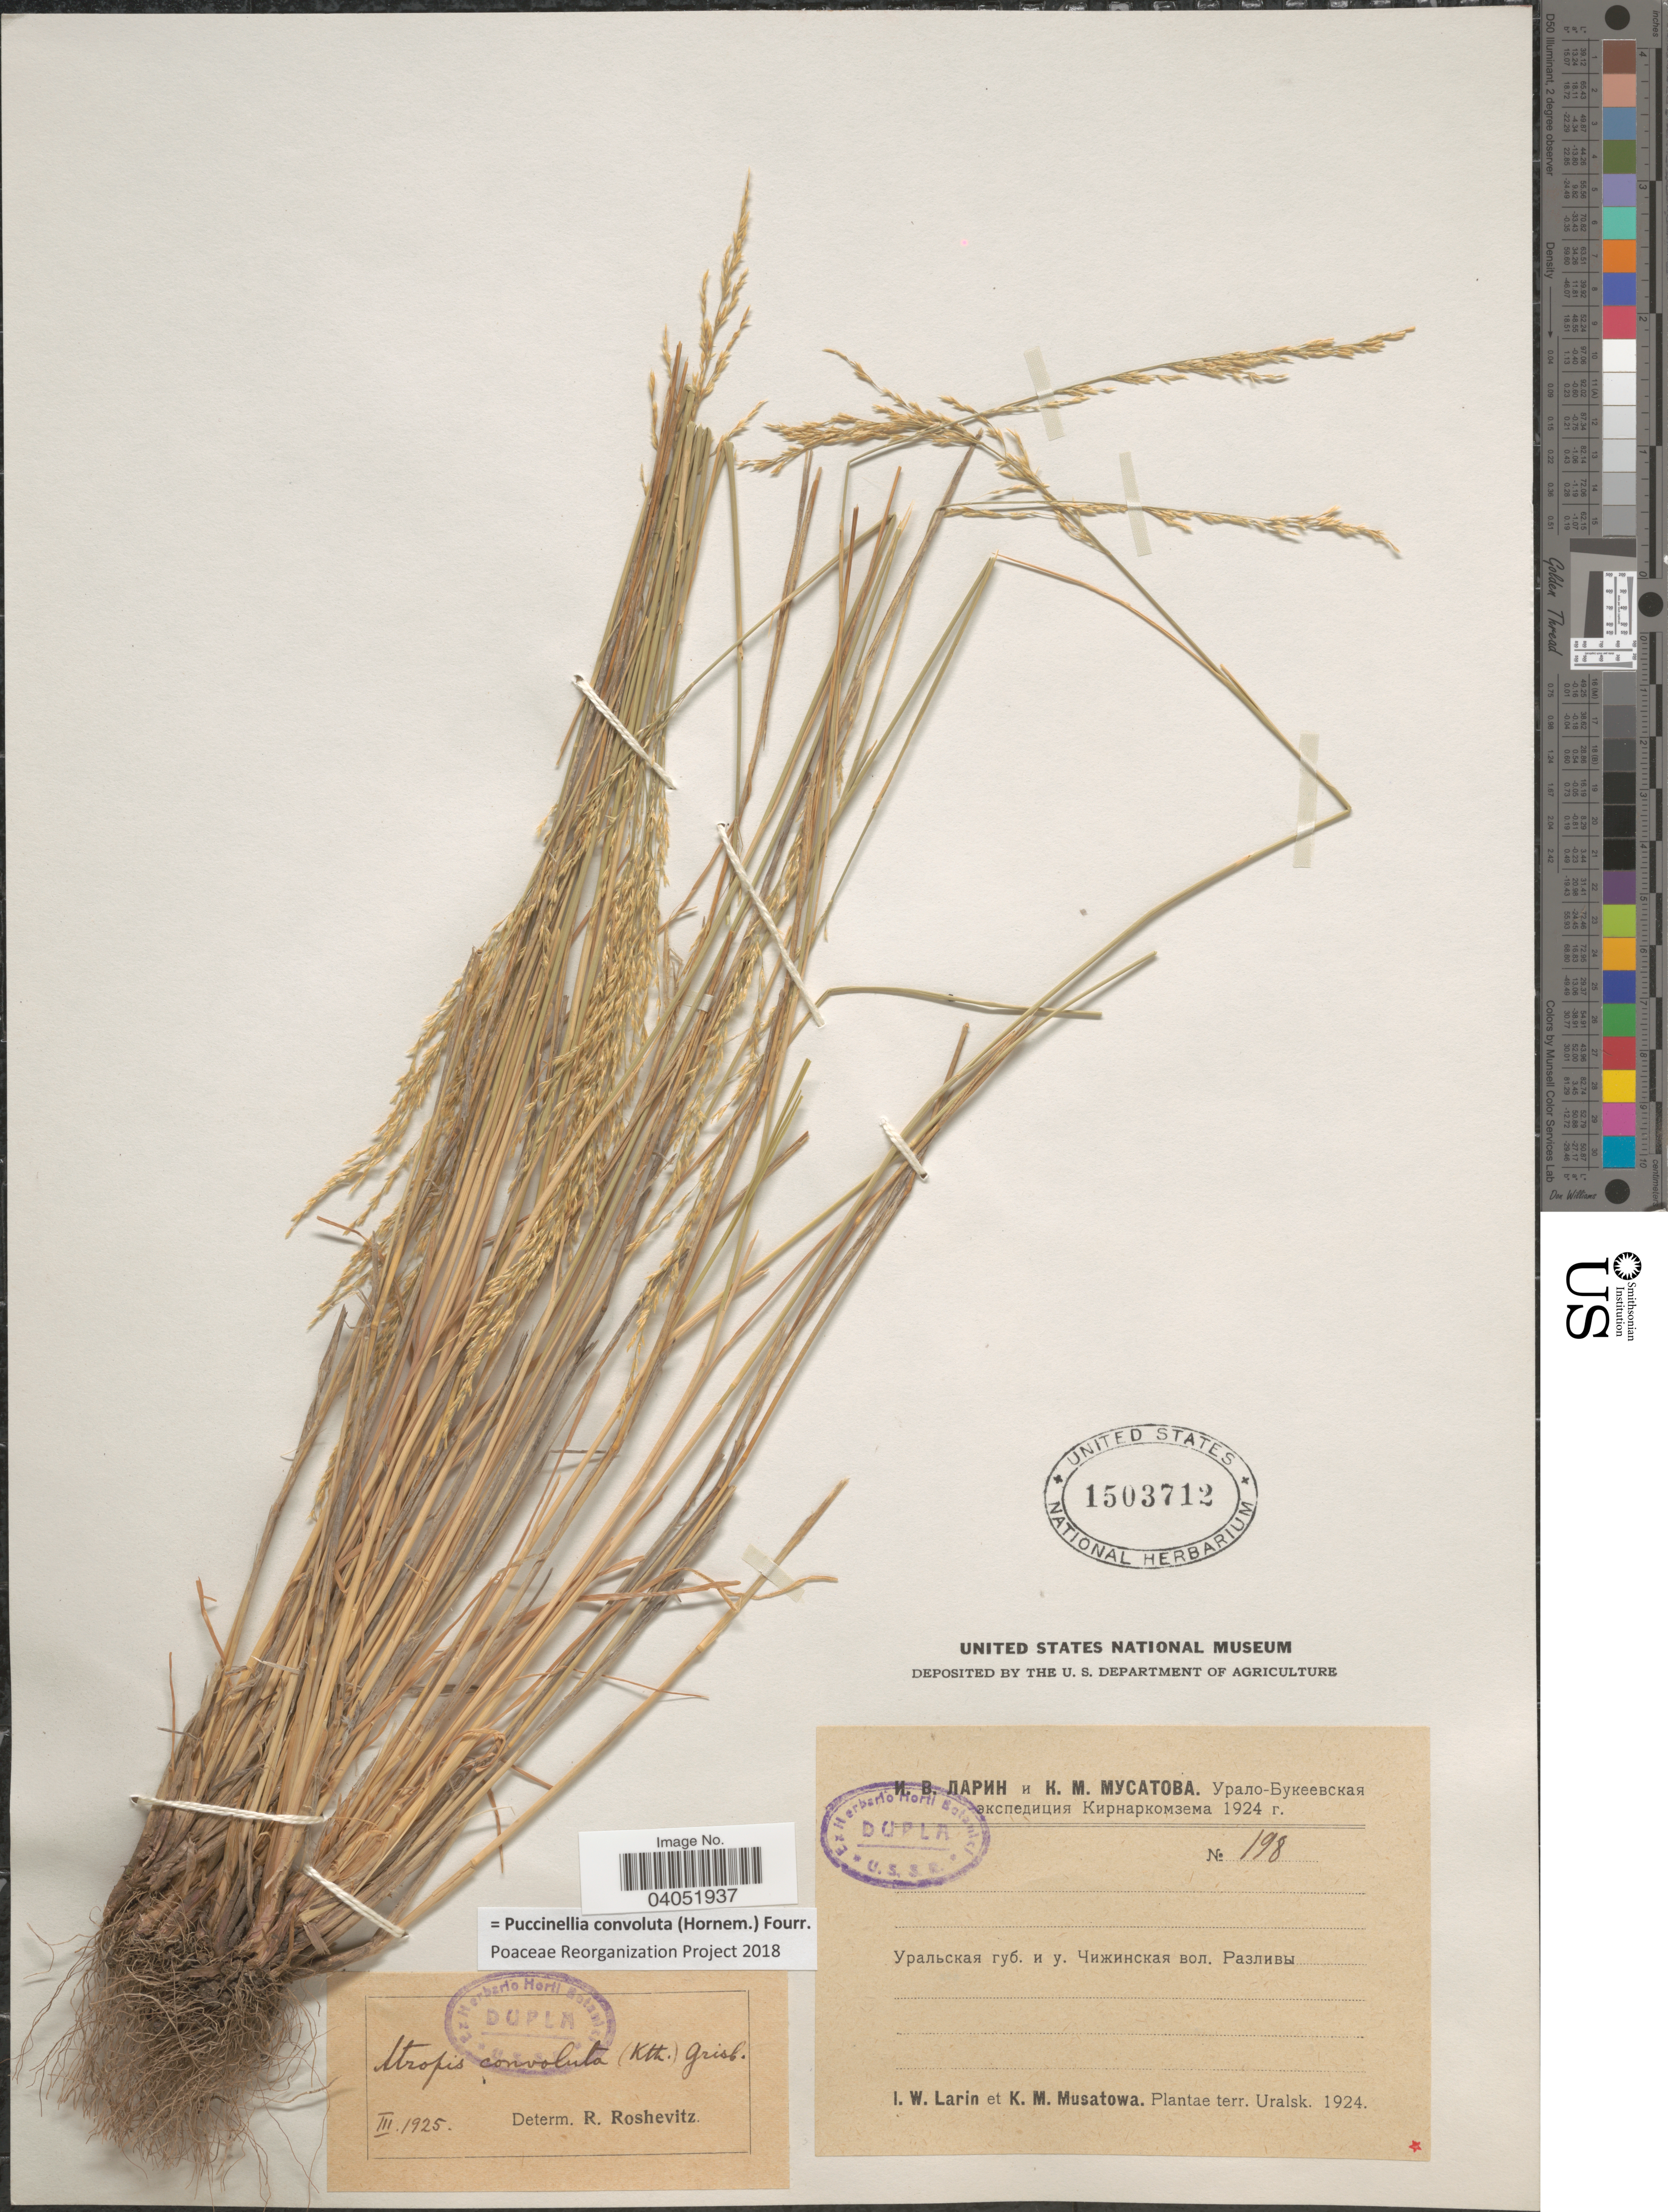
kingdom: Plantae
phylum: Tracheophyta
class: Liliopsida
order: Poales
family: Poaceae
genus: Puccinellia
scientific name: Puccinellia convoluta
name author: (Hornem.) Fourr.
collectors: I. Larin & K. Musatowa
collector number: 198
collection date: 1924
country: Kazakhstan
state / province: West Kazakhstan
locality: Terr. Uralsk. Chizhinskiye Razlivy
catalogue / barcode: US 1503712